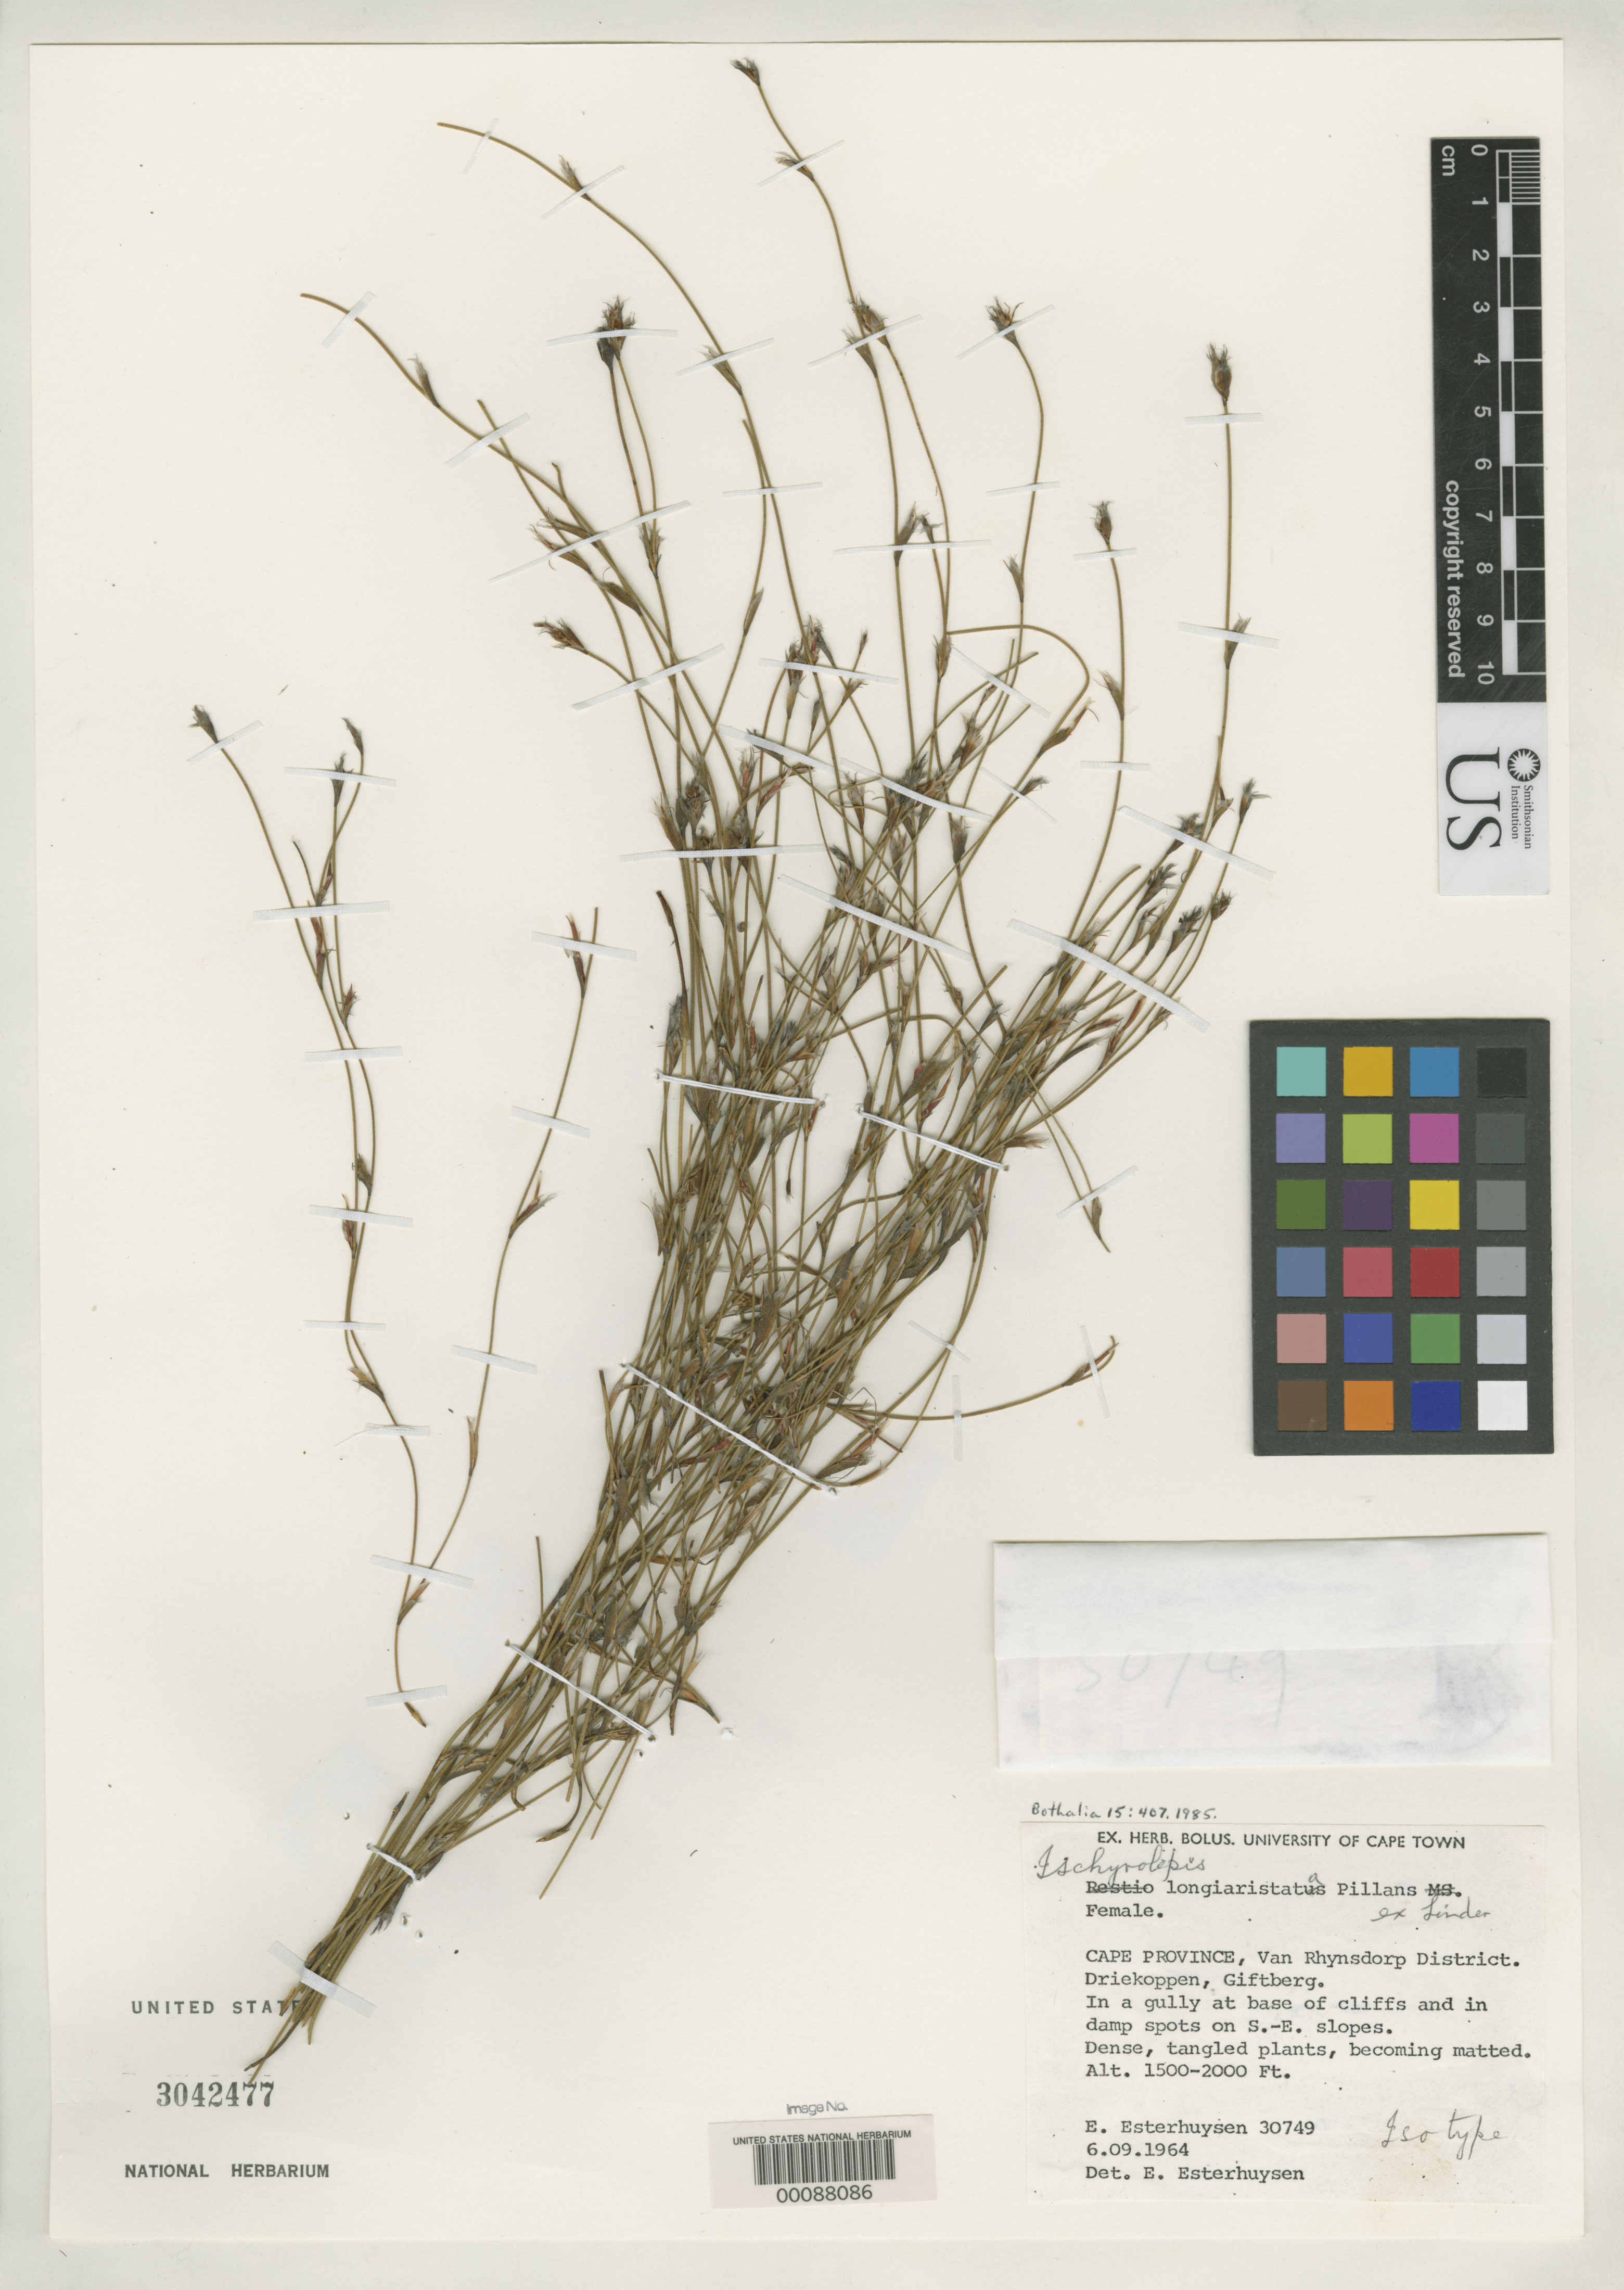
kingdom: Plantae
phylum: Tracheophyta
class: Liliopsida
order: Poales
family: Restionaceae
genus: Ischyrolepis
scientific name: Ischyrolepis longiaristata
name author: Pillans ex H.P. Linder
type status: Isotype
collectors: E. E. Esterhuysen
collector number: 30749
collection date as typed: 06 Sep 1964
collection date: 1964-09-06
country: South Africa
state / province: Western Cape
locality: Driekoppen, Giftberg. Vanrhynsdorp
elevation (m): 457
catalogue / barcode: US 3042477